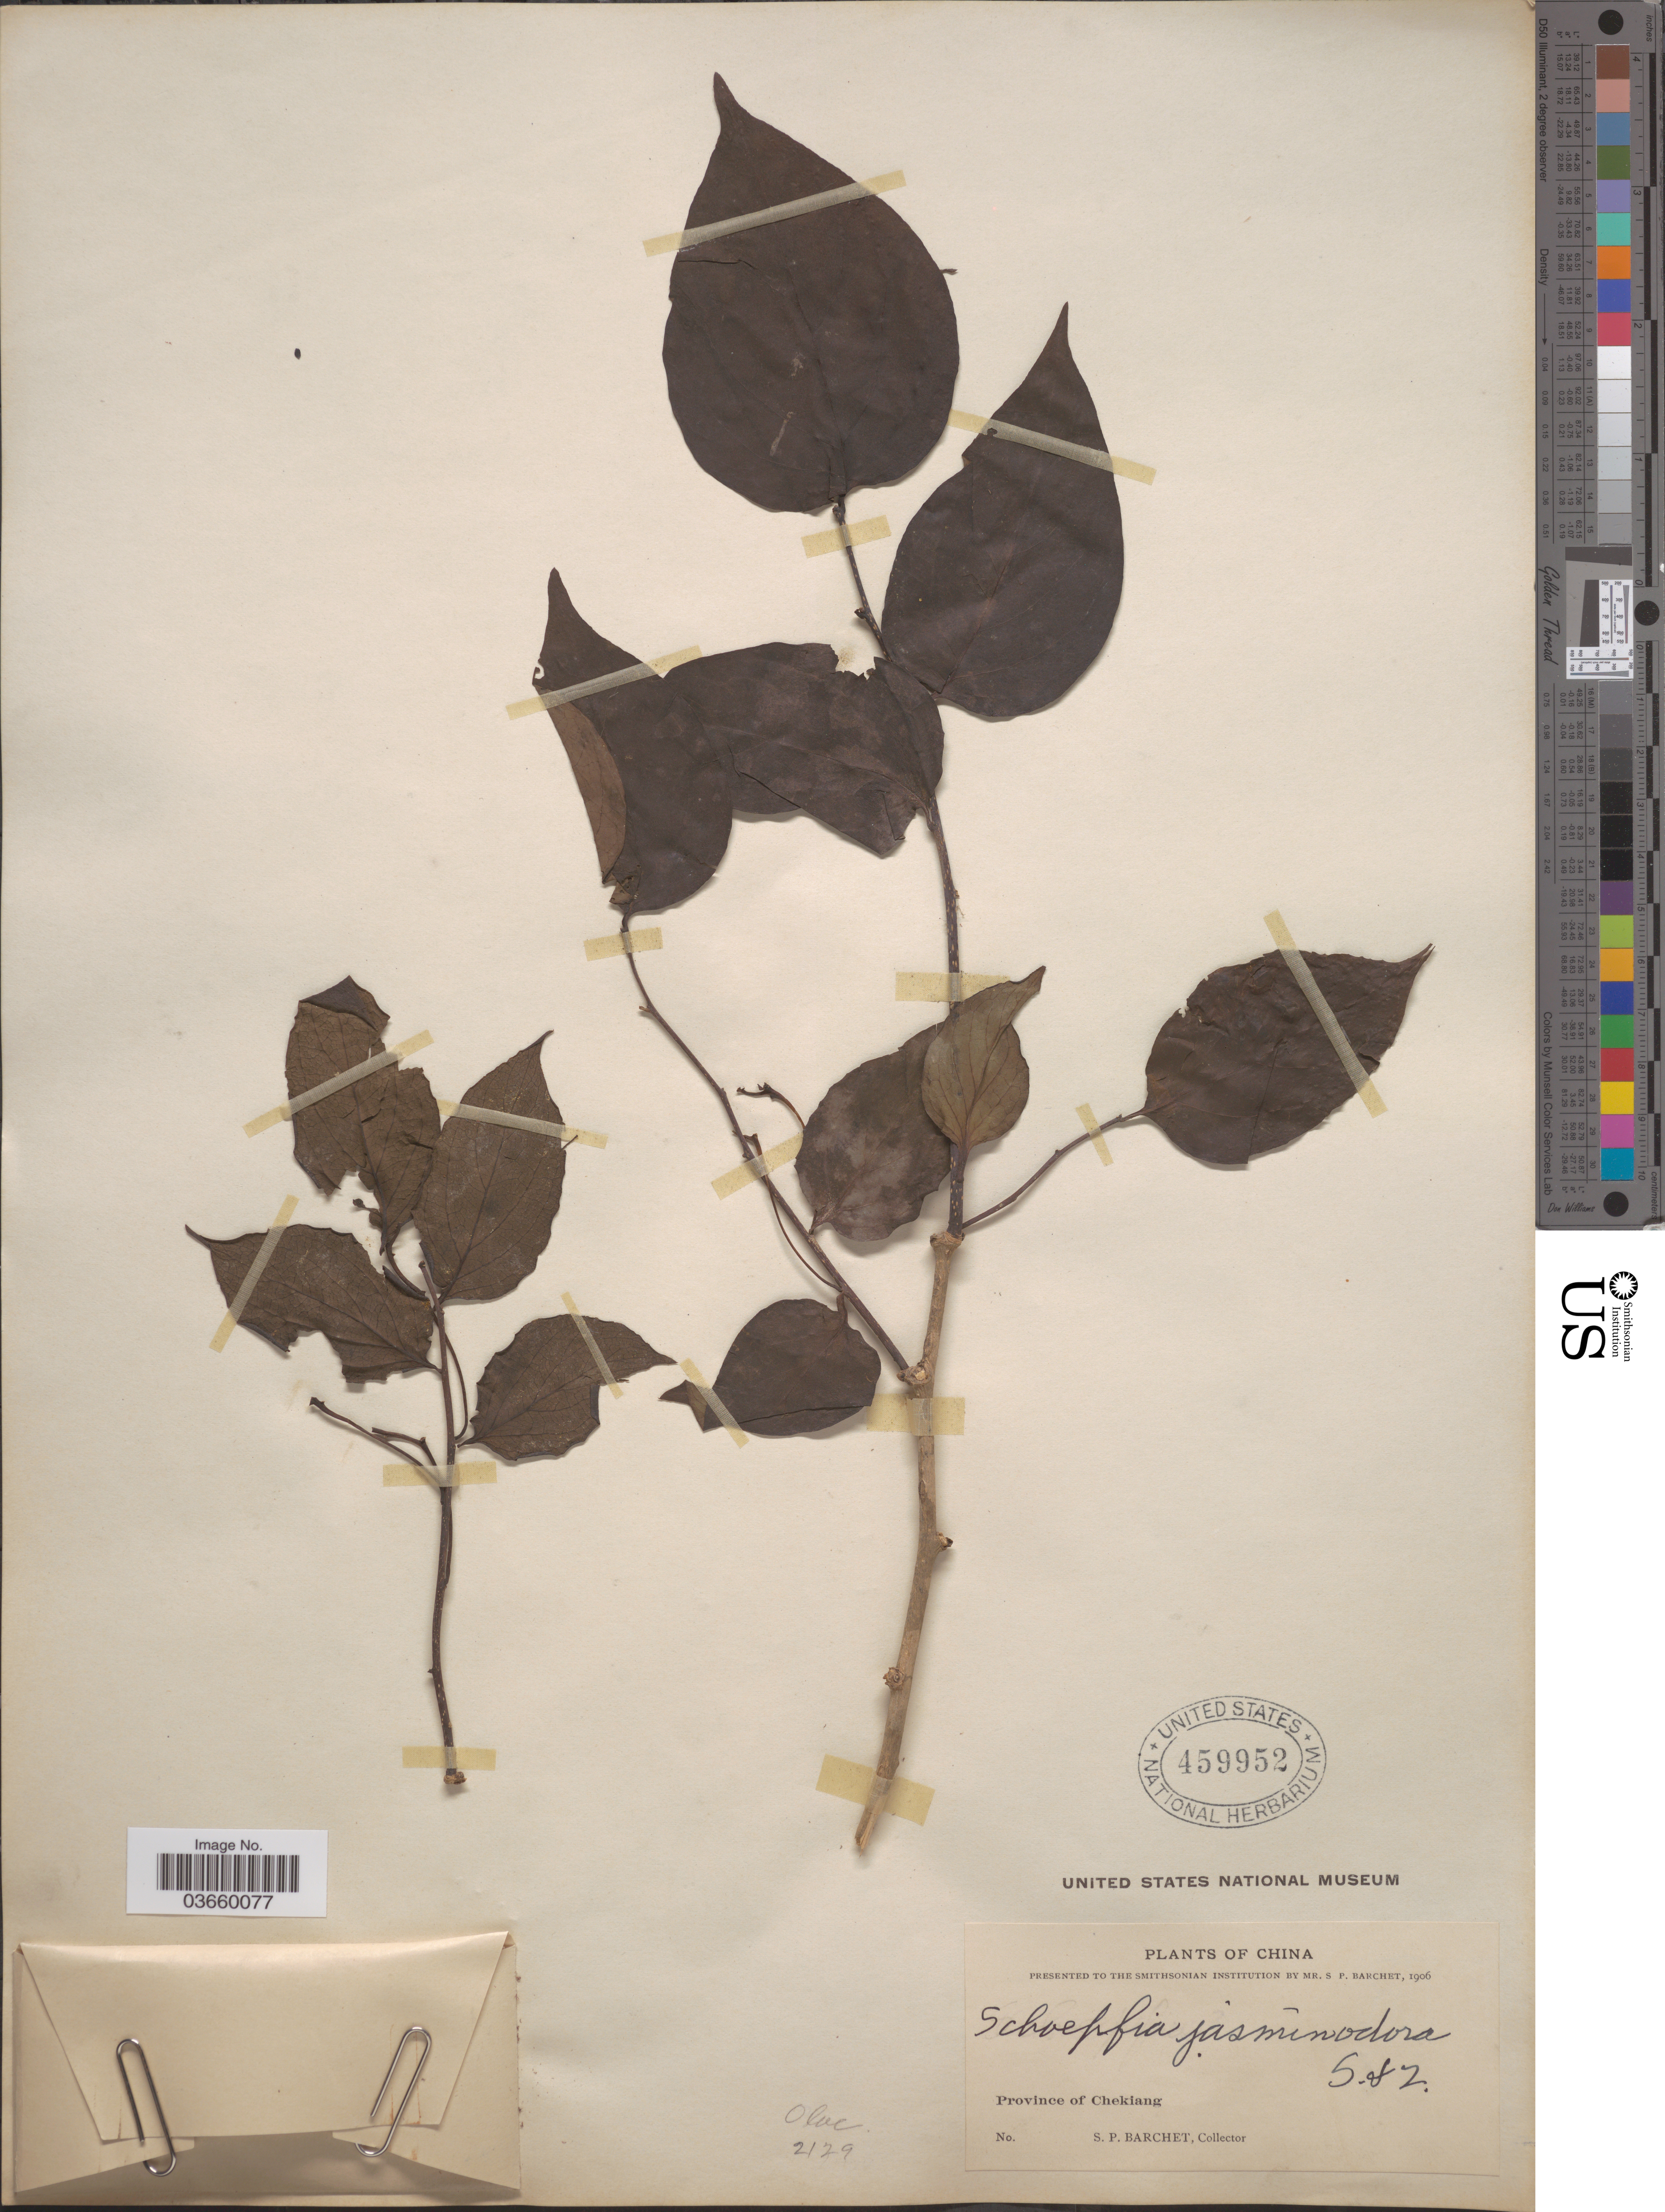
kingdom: Plantae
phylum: Tracheophyta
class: Magnoliopsida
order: Santalales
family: Schoepfiaceae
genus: Schoepfia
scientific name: Schoepfia jasminodora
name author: Zucc. & Siebold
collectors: S. P. Barchet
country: China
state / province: Zhejiang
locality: Province of Chekiang.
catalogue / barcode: US 459952